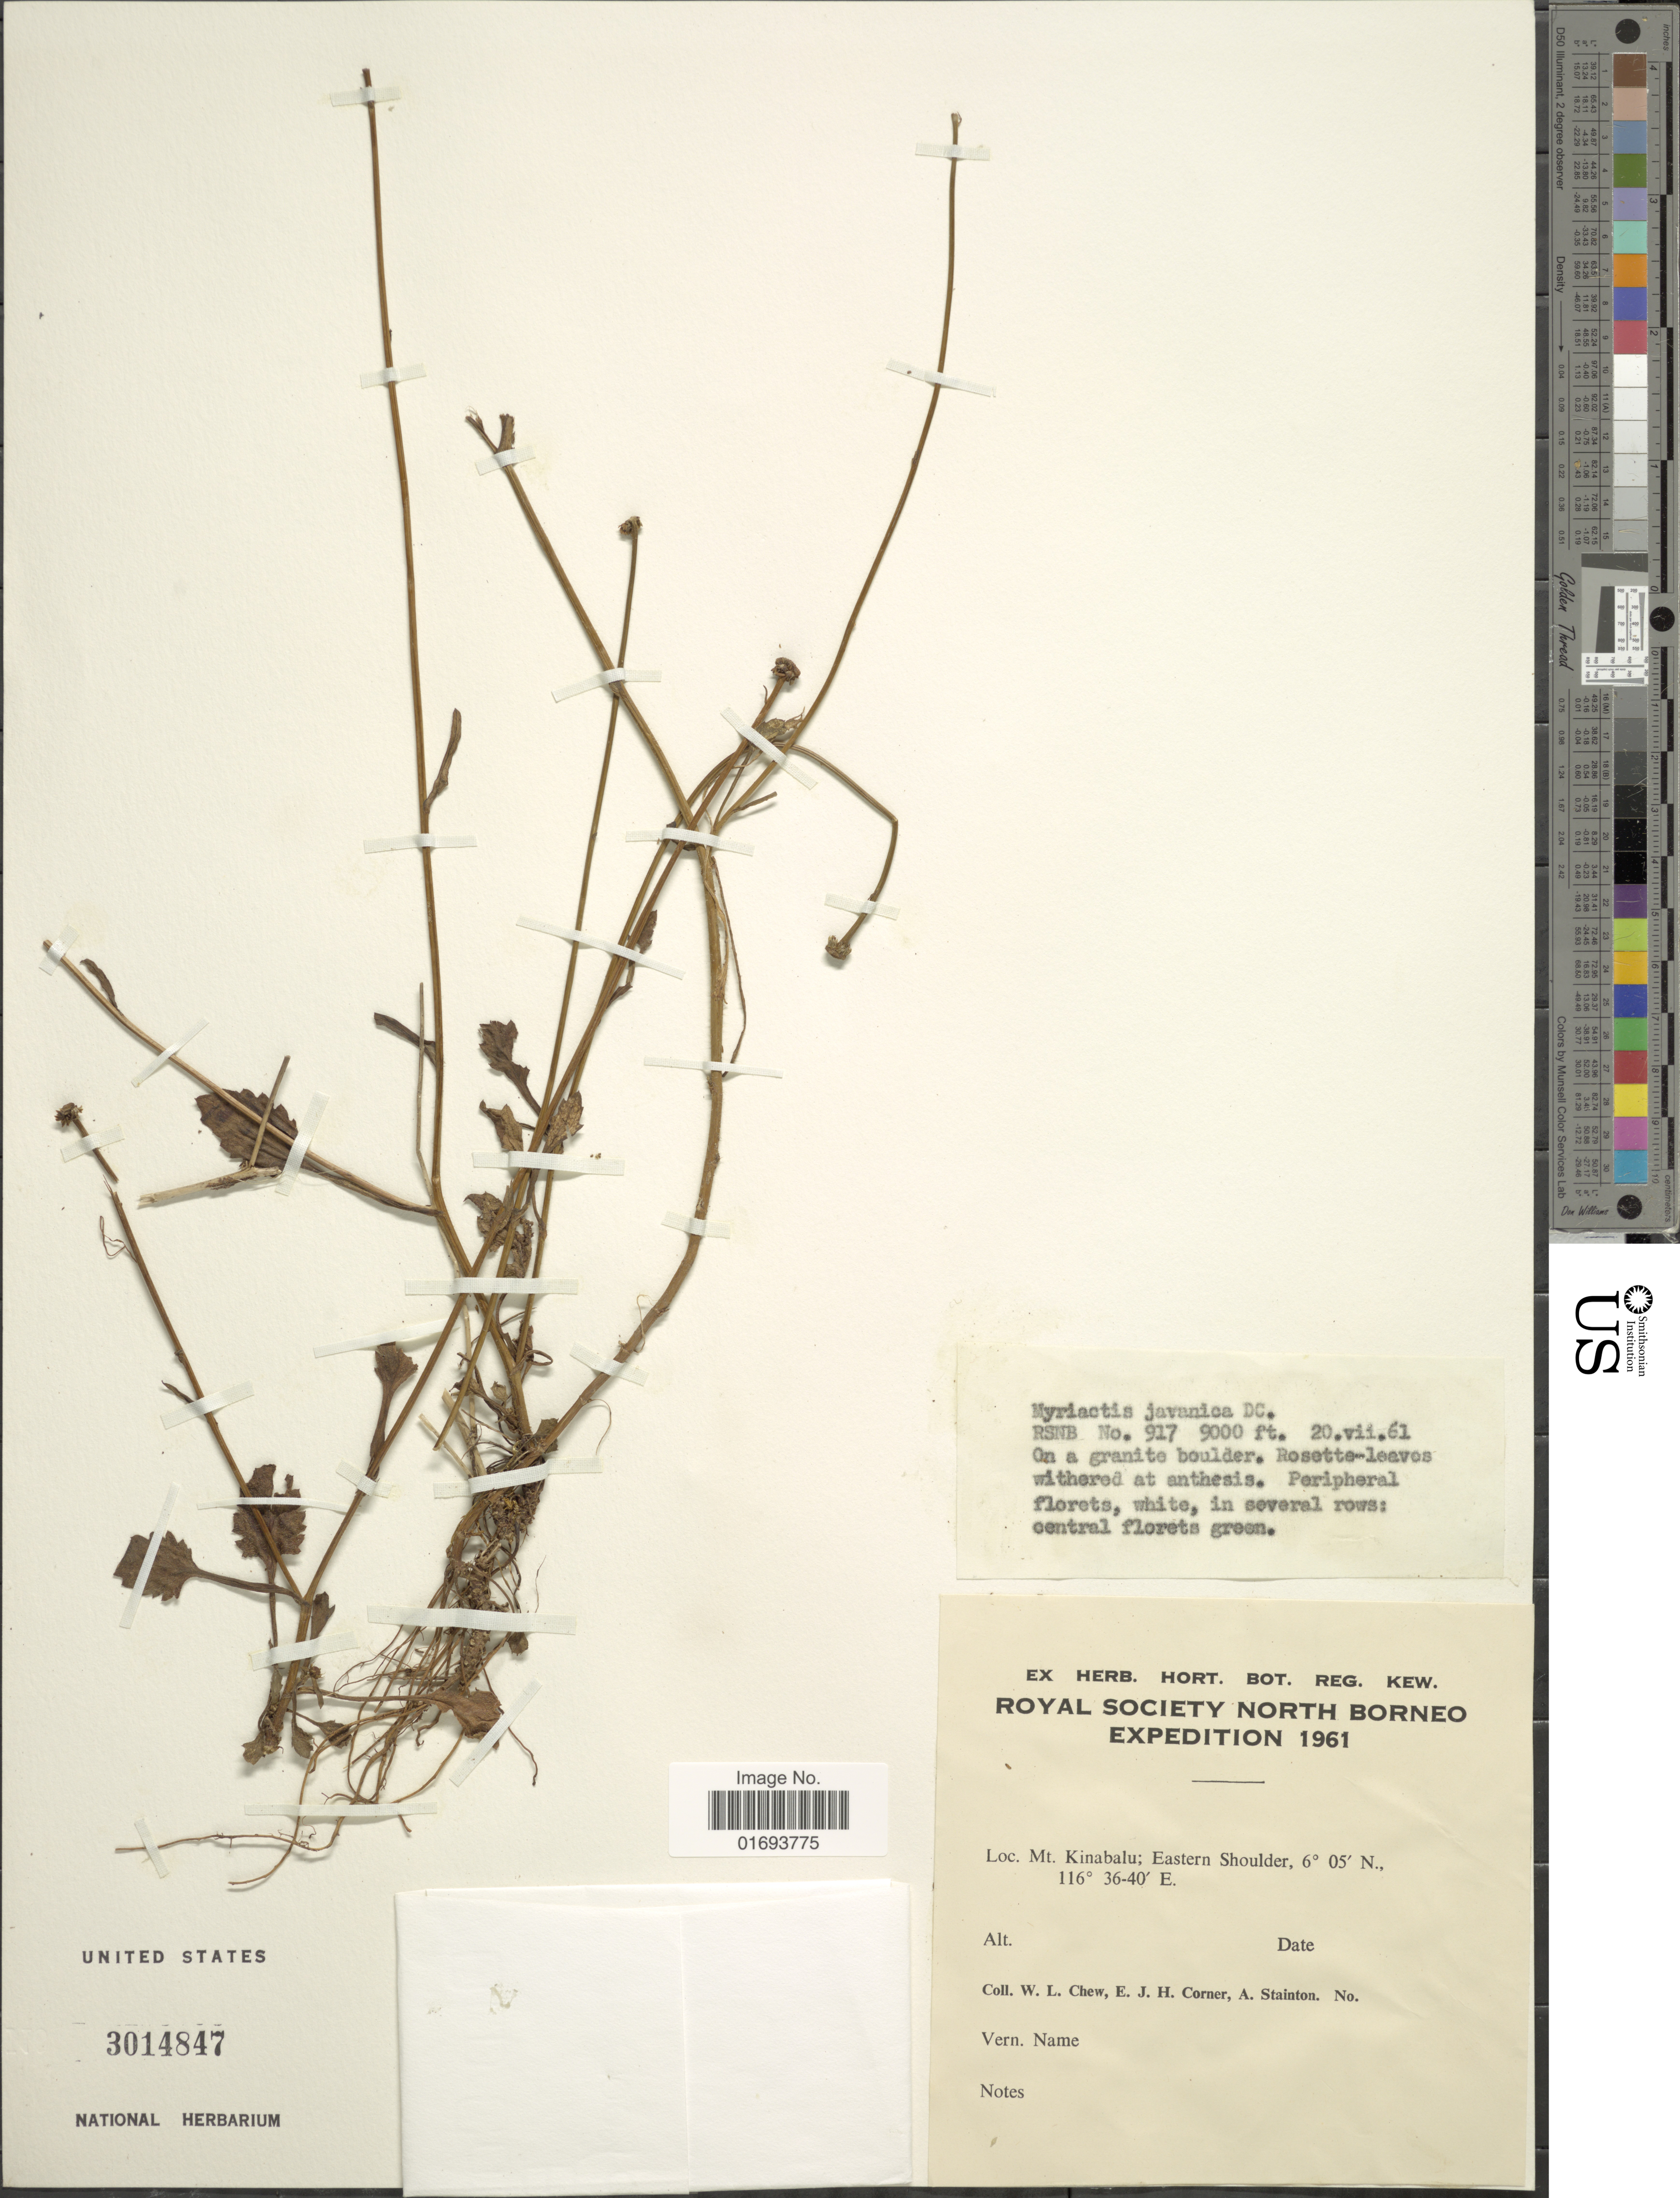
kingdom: Plantae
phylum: Tracheophyta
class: Magnoliopsida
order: Asterales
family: Asteraceae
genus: Myriactis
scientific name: Myriactis javanica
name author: DC.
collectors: W. Chew, E. Corner & A. Stainton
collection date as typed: Transcribed d/m/y: 20/7/61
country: Malaysia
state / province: Sabah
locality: Mt. Kinabalu; Eastern Shoulder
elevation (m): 2743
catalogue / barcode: US 3014847